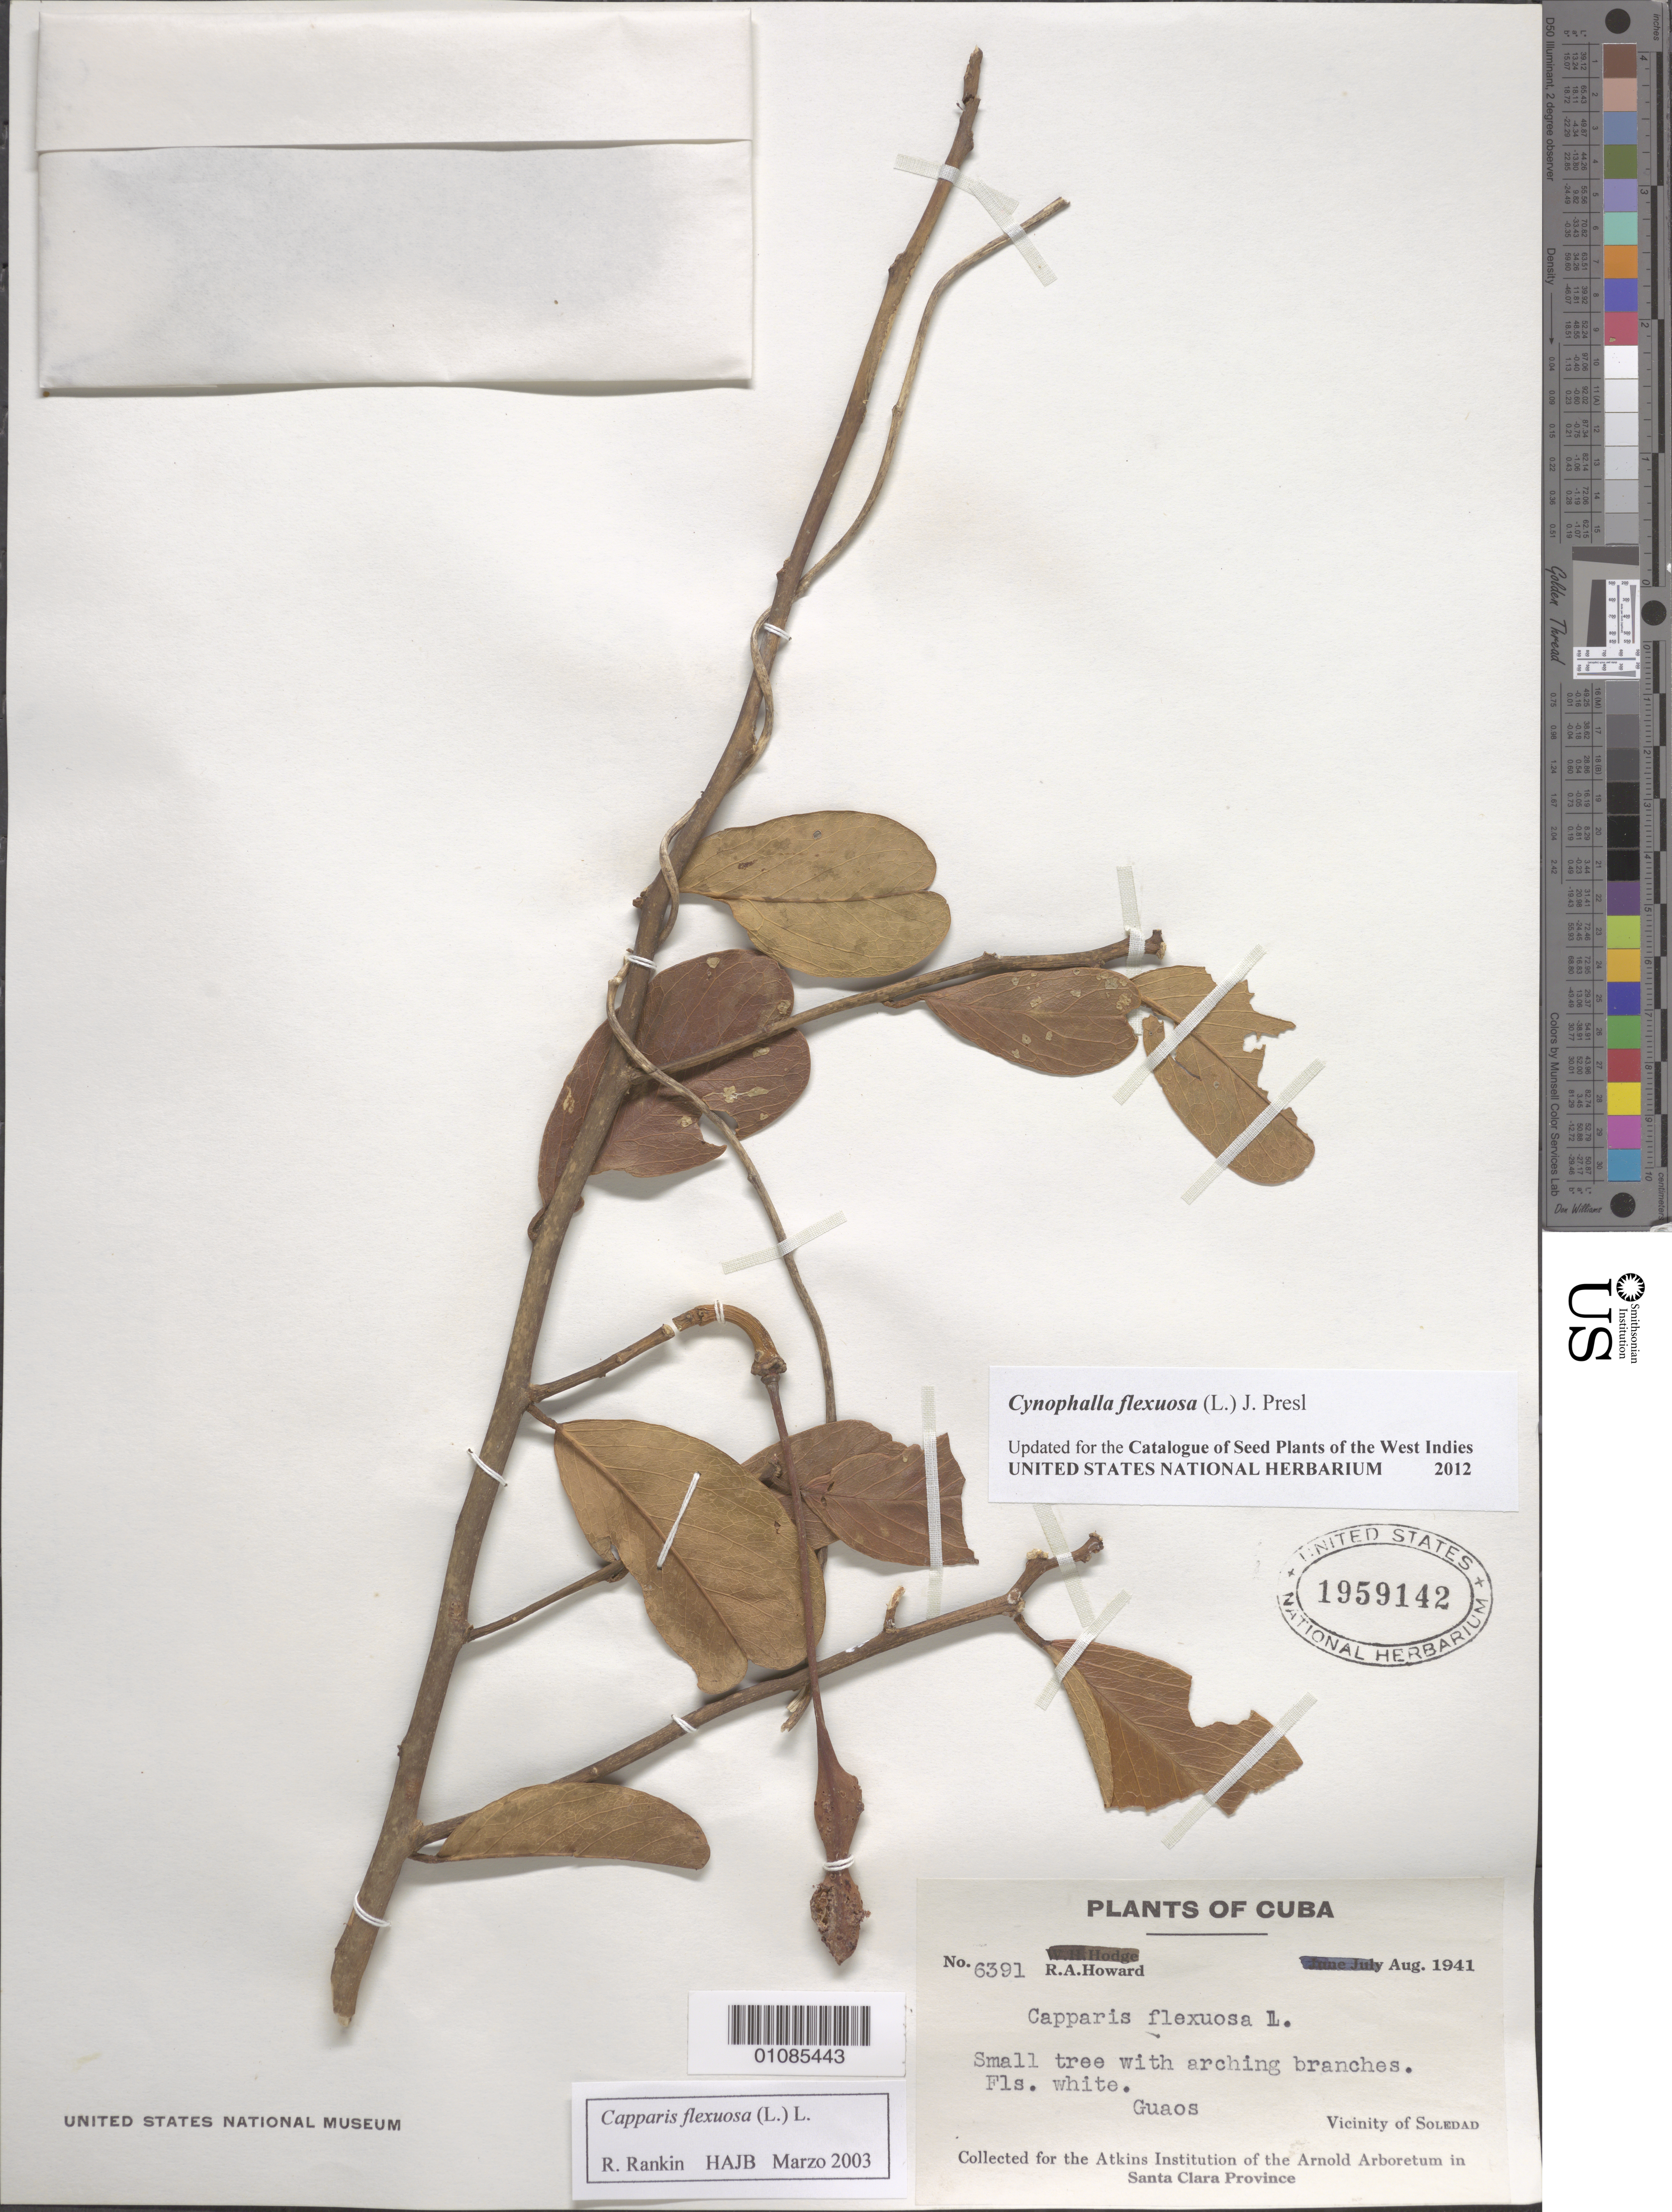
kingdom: Plantae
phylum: Tracheophyta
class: Magnoliopsida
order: Brassicales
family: Capparaceae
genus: Cynophalla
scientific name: Cynophalla flexuosa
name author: (L.) J. Presl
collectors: R. A. Howard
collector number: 6391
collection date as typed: Aug 1941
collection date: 1941-08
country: Cuba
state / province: Cienfuegos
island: Cuba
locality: Vicinity of Soledad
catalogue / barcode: US 1959142